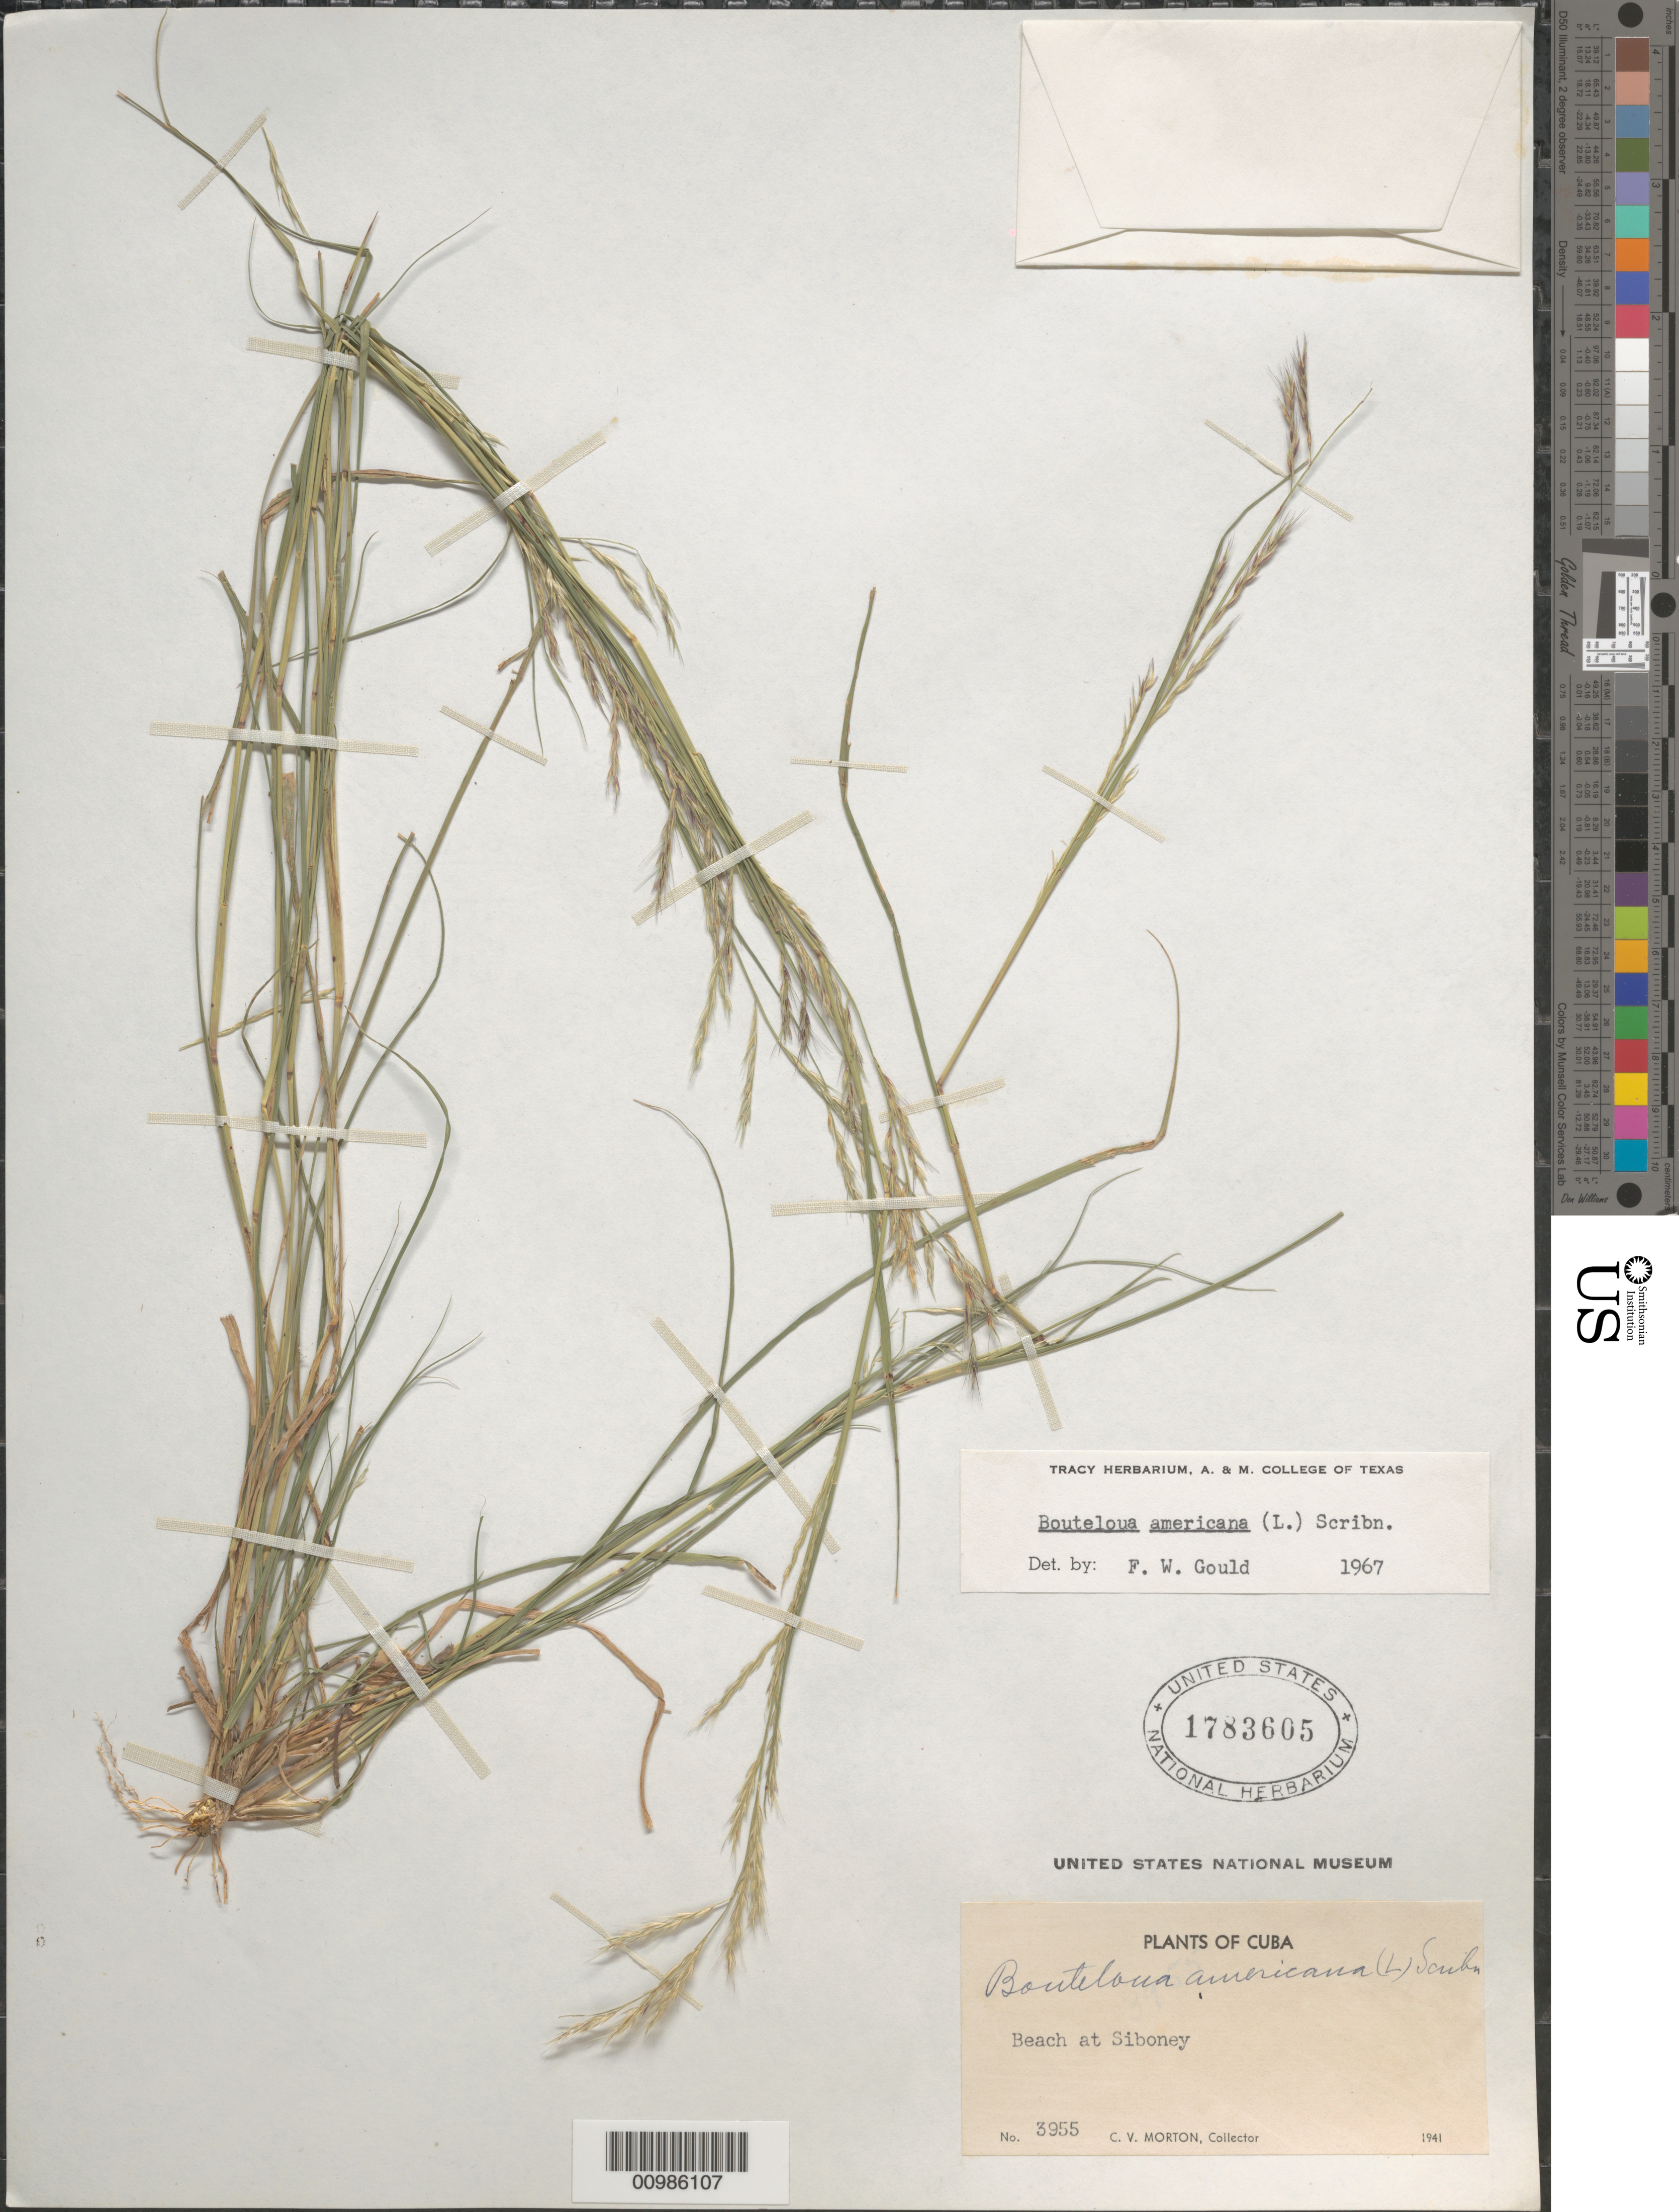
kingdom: Plantae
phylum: Tracheophyta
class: Liliopsida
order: Poales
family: Poaceae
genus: Bouteloua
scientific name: Bouteloua americana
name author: (L.) Scribn.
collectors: C. V. Morton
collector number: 3955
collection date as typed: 1941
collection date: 1941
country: Cuba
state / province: Santiago de Cuba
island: Cuba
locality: Siboney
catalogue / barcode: US 1783605